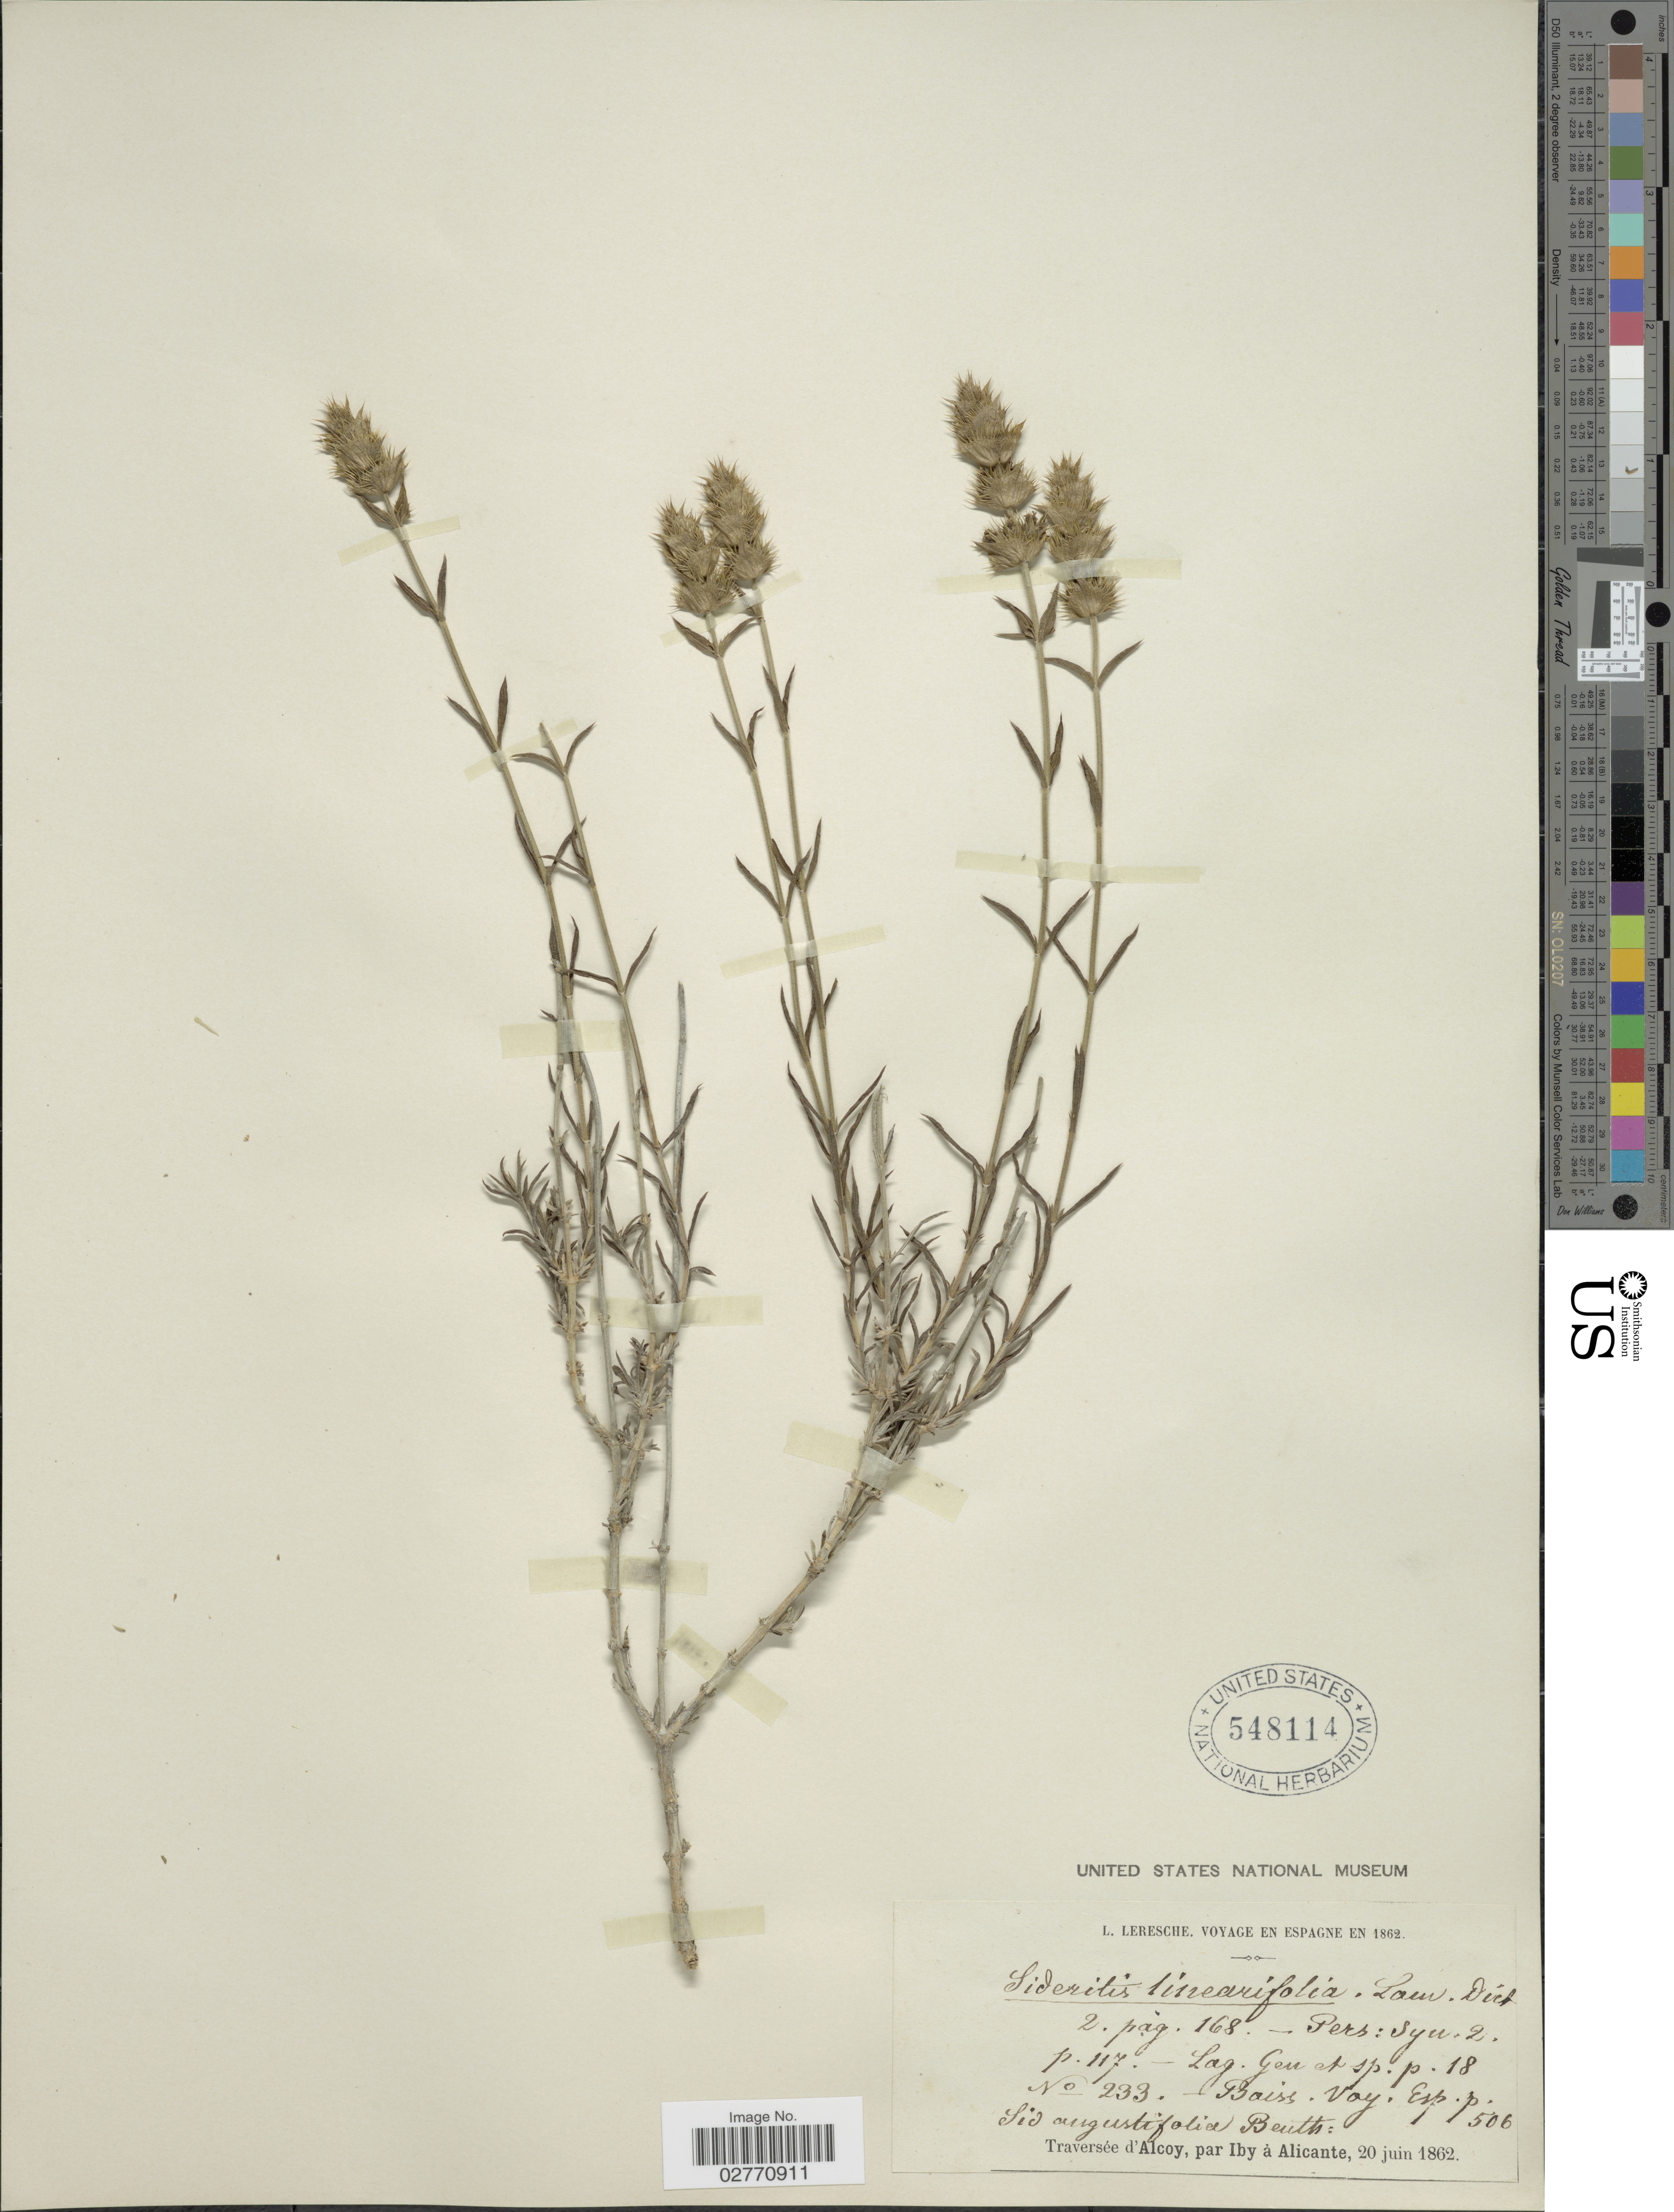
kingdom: Plantae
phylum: Tracheophyta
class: Magnoliopsida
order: Lamiales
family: Lamiaceae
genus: Sideritis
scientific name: Sideritis linearifolia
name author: Lam.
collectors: L. Leresche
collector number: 233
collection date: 1862-06-20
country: Spain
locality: Espagne. Transversée d'Alcoy, par Iby à Alicante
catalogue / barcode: US 548114